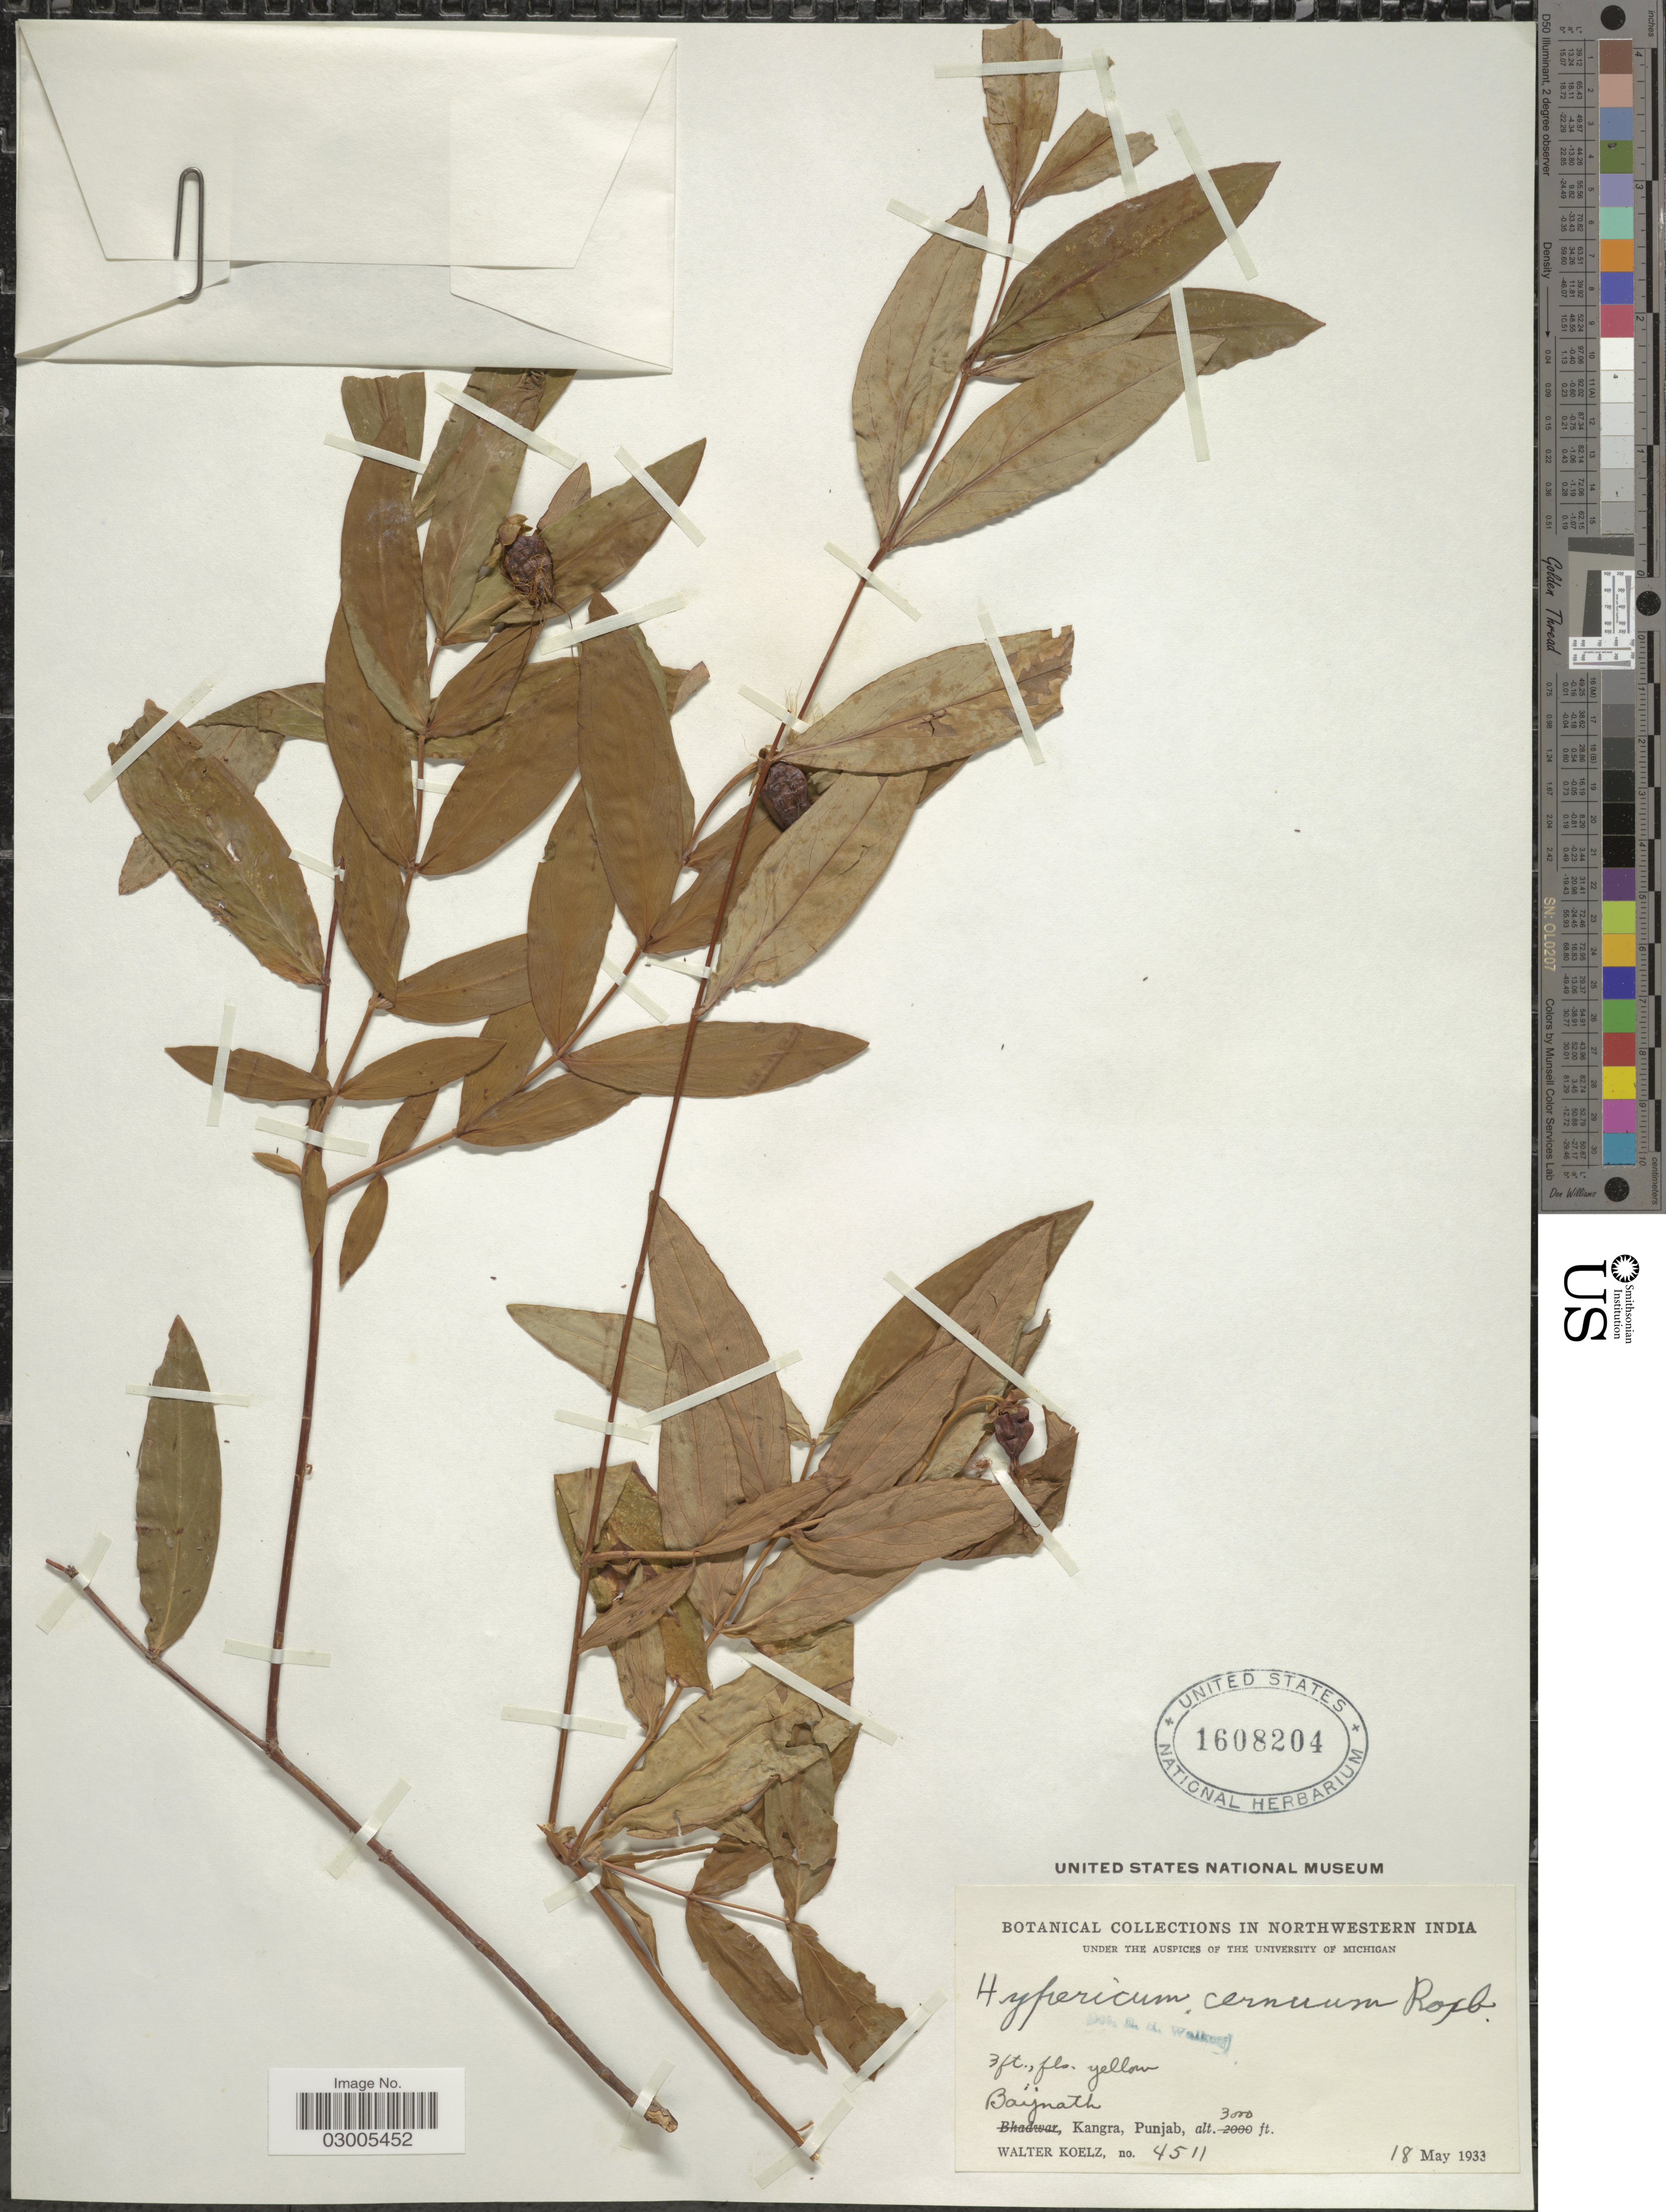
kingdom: Plantae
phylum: Tracheophyta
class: Magnoliopsida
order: Malpighiales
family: Hypericaceae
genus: Hypericum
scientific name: Hypericum oblongifolium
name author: Choisy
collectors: W. N. Koelz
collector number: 4511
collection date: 1933-05-18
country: India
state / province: Punjab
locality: In Northwestern India. Baijnath, Kangra.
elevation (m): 914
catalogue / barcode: US 1608204